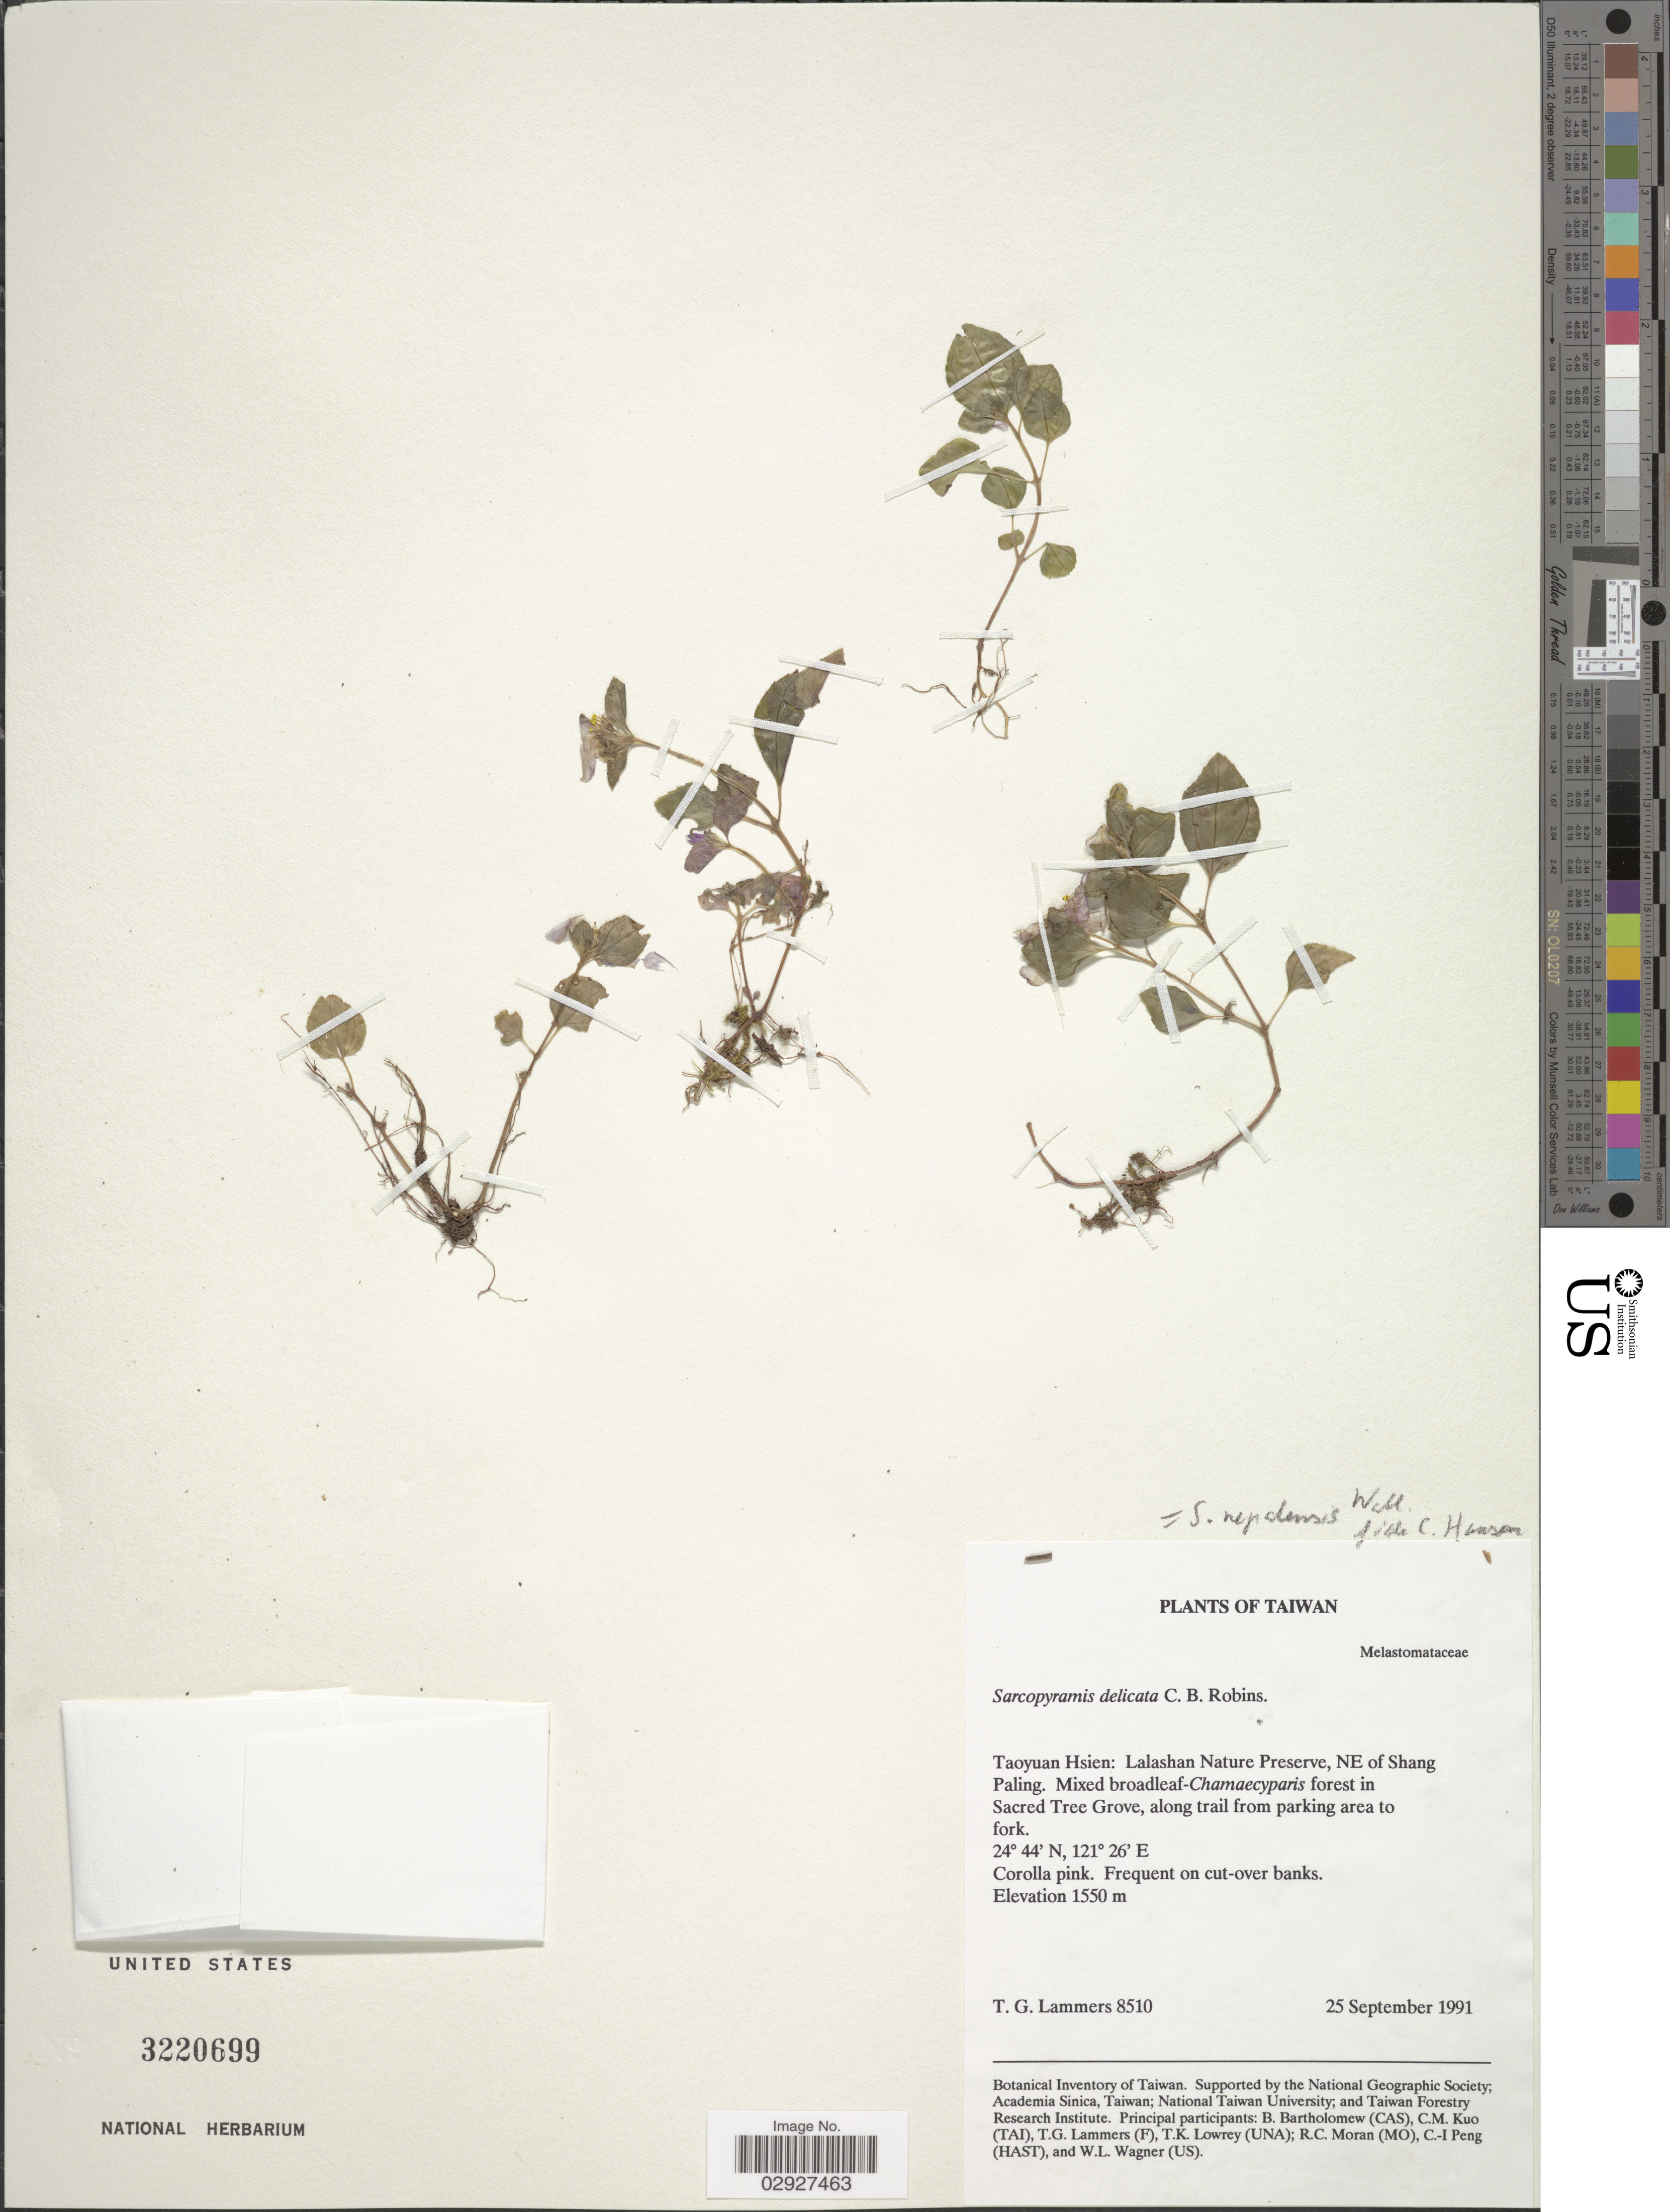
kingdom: Plantae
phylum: Tracheophyta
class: Magnoliopsida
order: Myrtales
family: Melastomataceae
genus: Sarcopyramis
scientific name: Sarcopyramis napalensis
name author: Wall.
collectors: T. Lammers, B. Bartholomew, C. Kuo, T. Lowrey & et al.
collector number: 8510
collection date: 1991-09-25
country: Taiwan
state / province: Taoyuan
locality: Taoyuan Hsien: Lalashan Nature Preserve, NE of Shang Paling.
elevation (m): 1550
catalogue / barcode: US 3220699